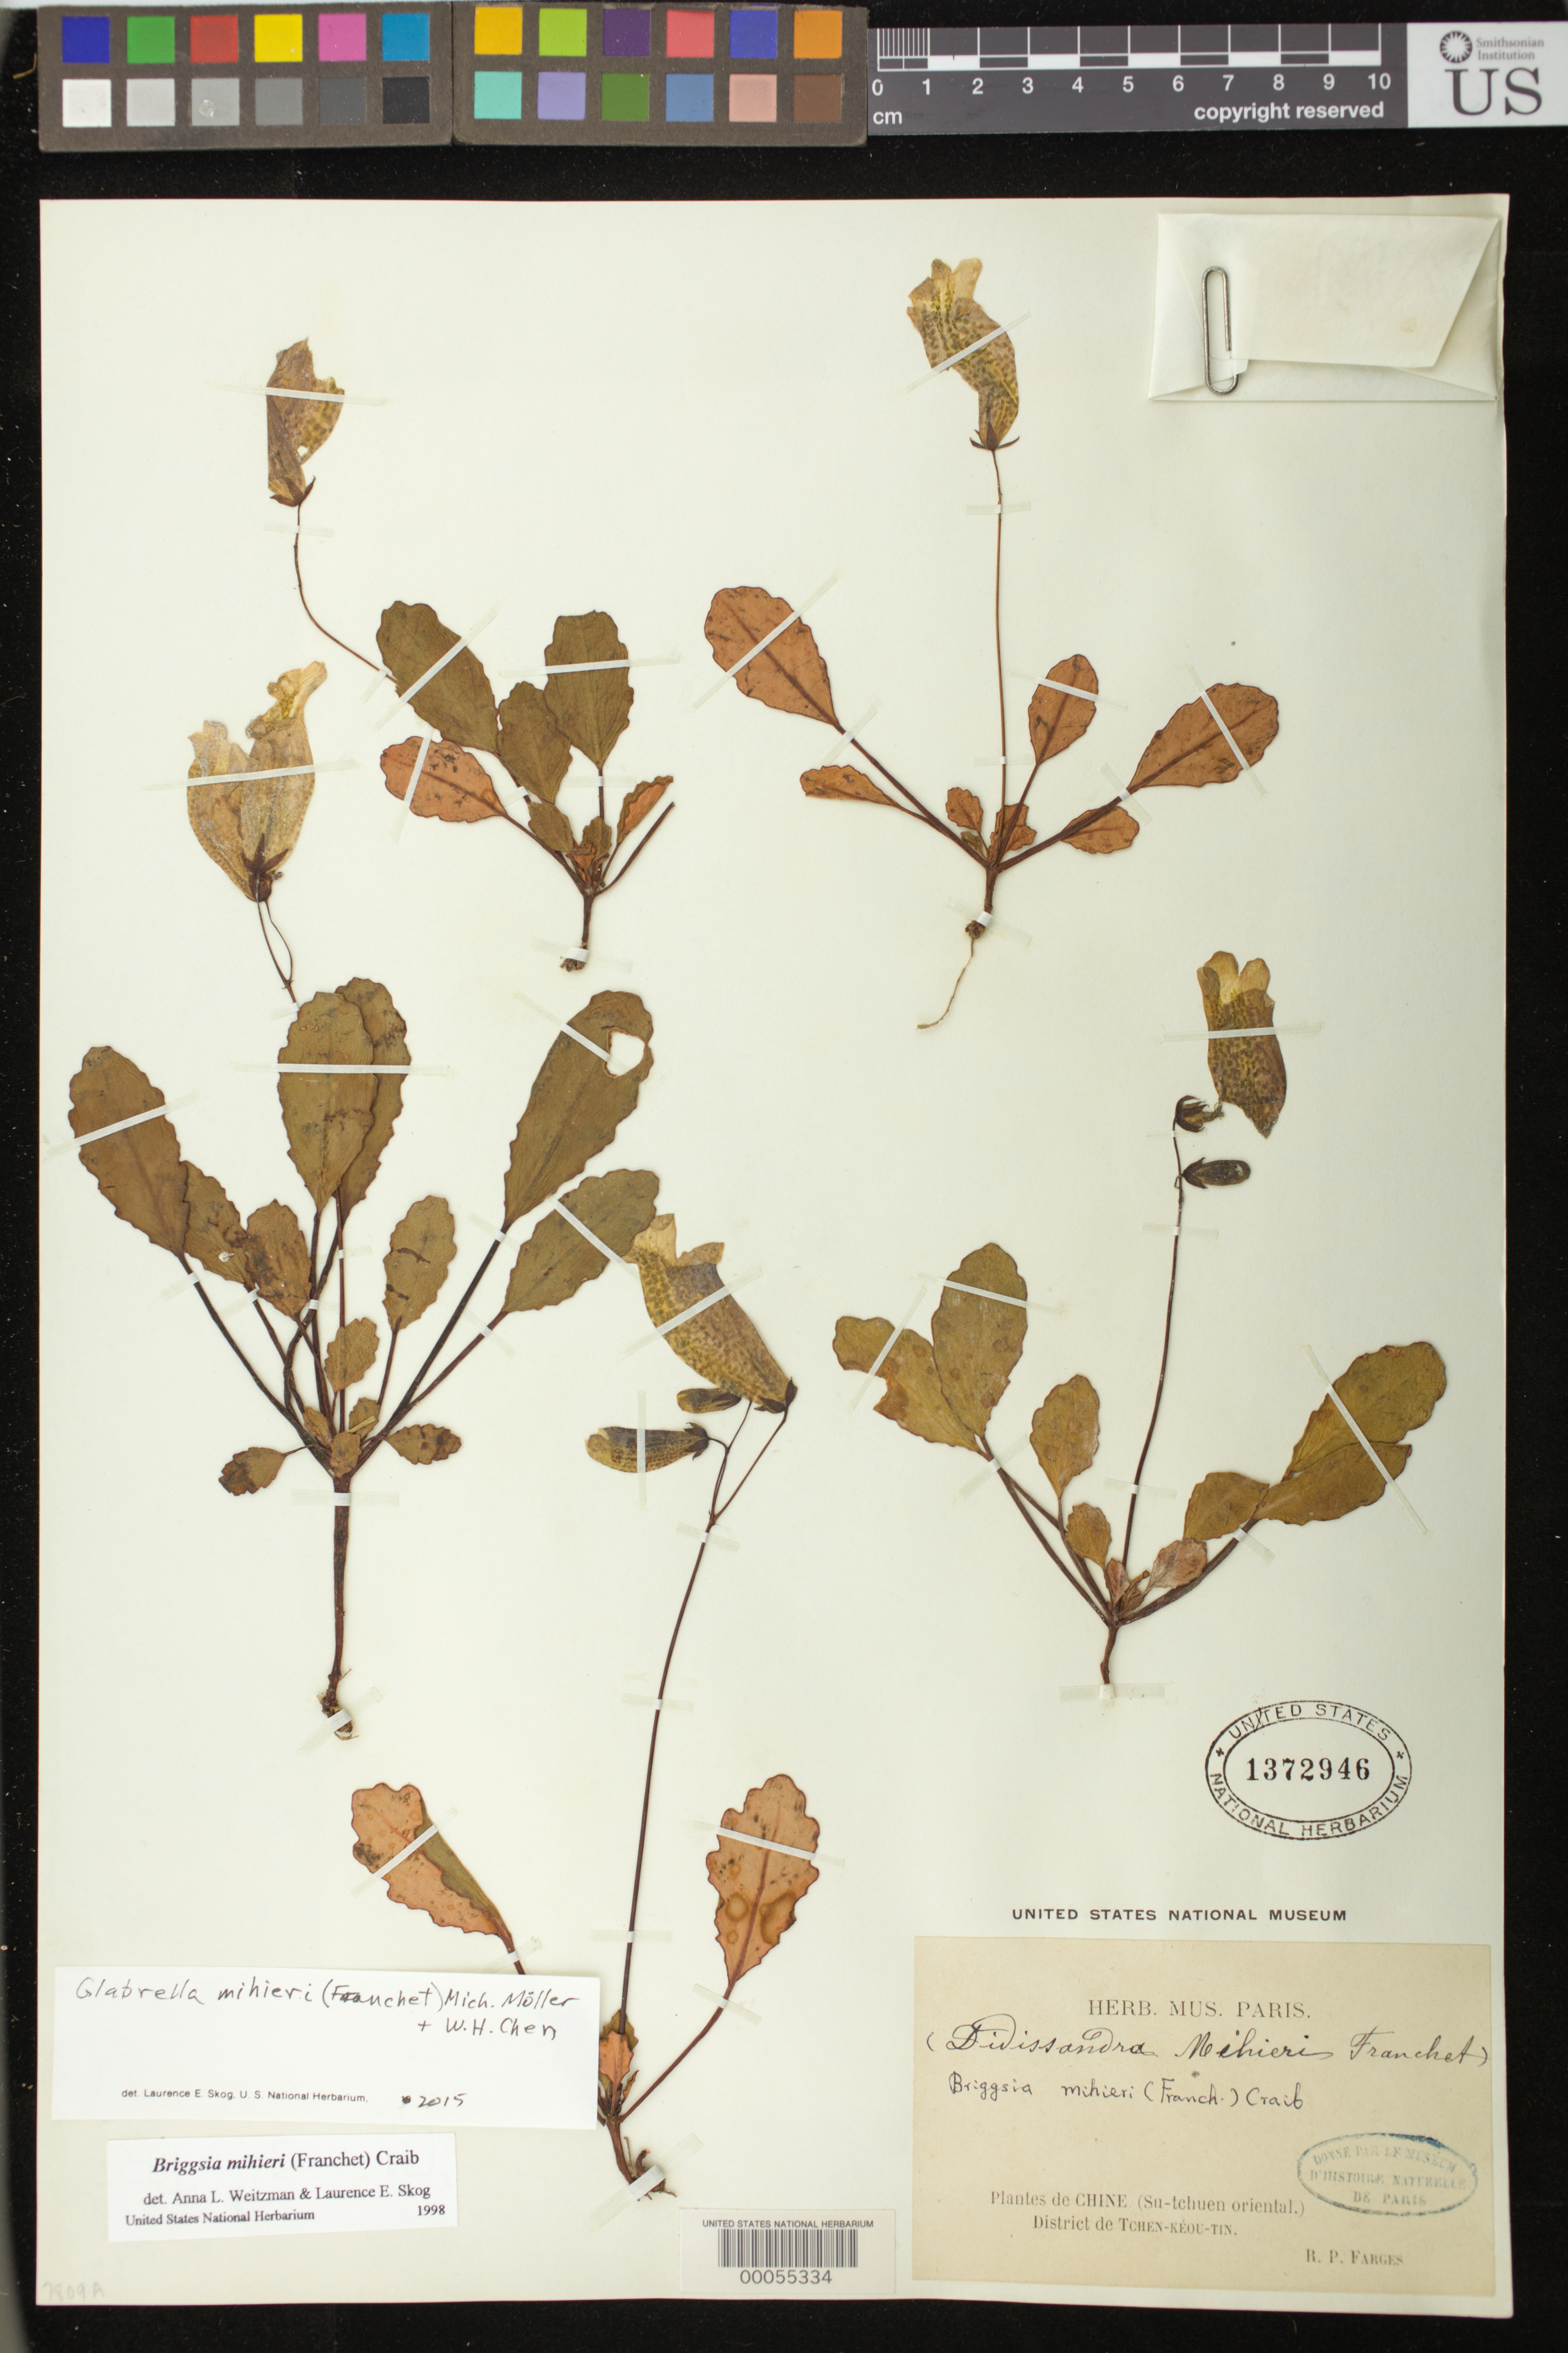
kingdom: Plantae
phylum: Tracheophyta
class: Magnoliopsida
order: Lamiales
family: Gesneriaceae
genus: Briggsia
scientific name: Briggsia mihieri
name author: (Franch.) Craib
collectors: R. Farges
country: China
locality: Tchen-keou-tin dist., Plantes de chine (su-tchuen oriental)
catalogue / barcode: US 1372946